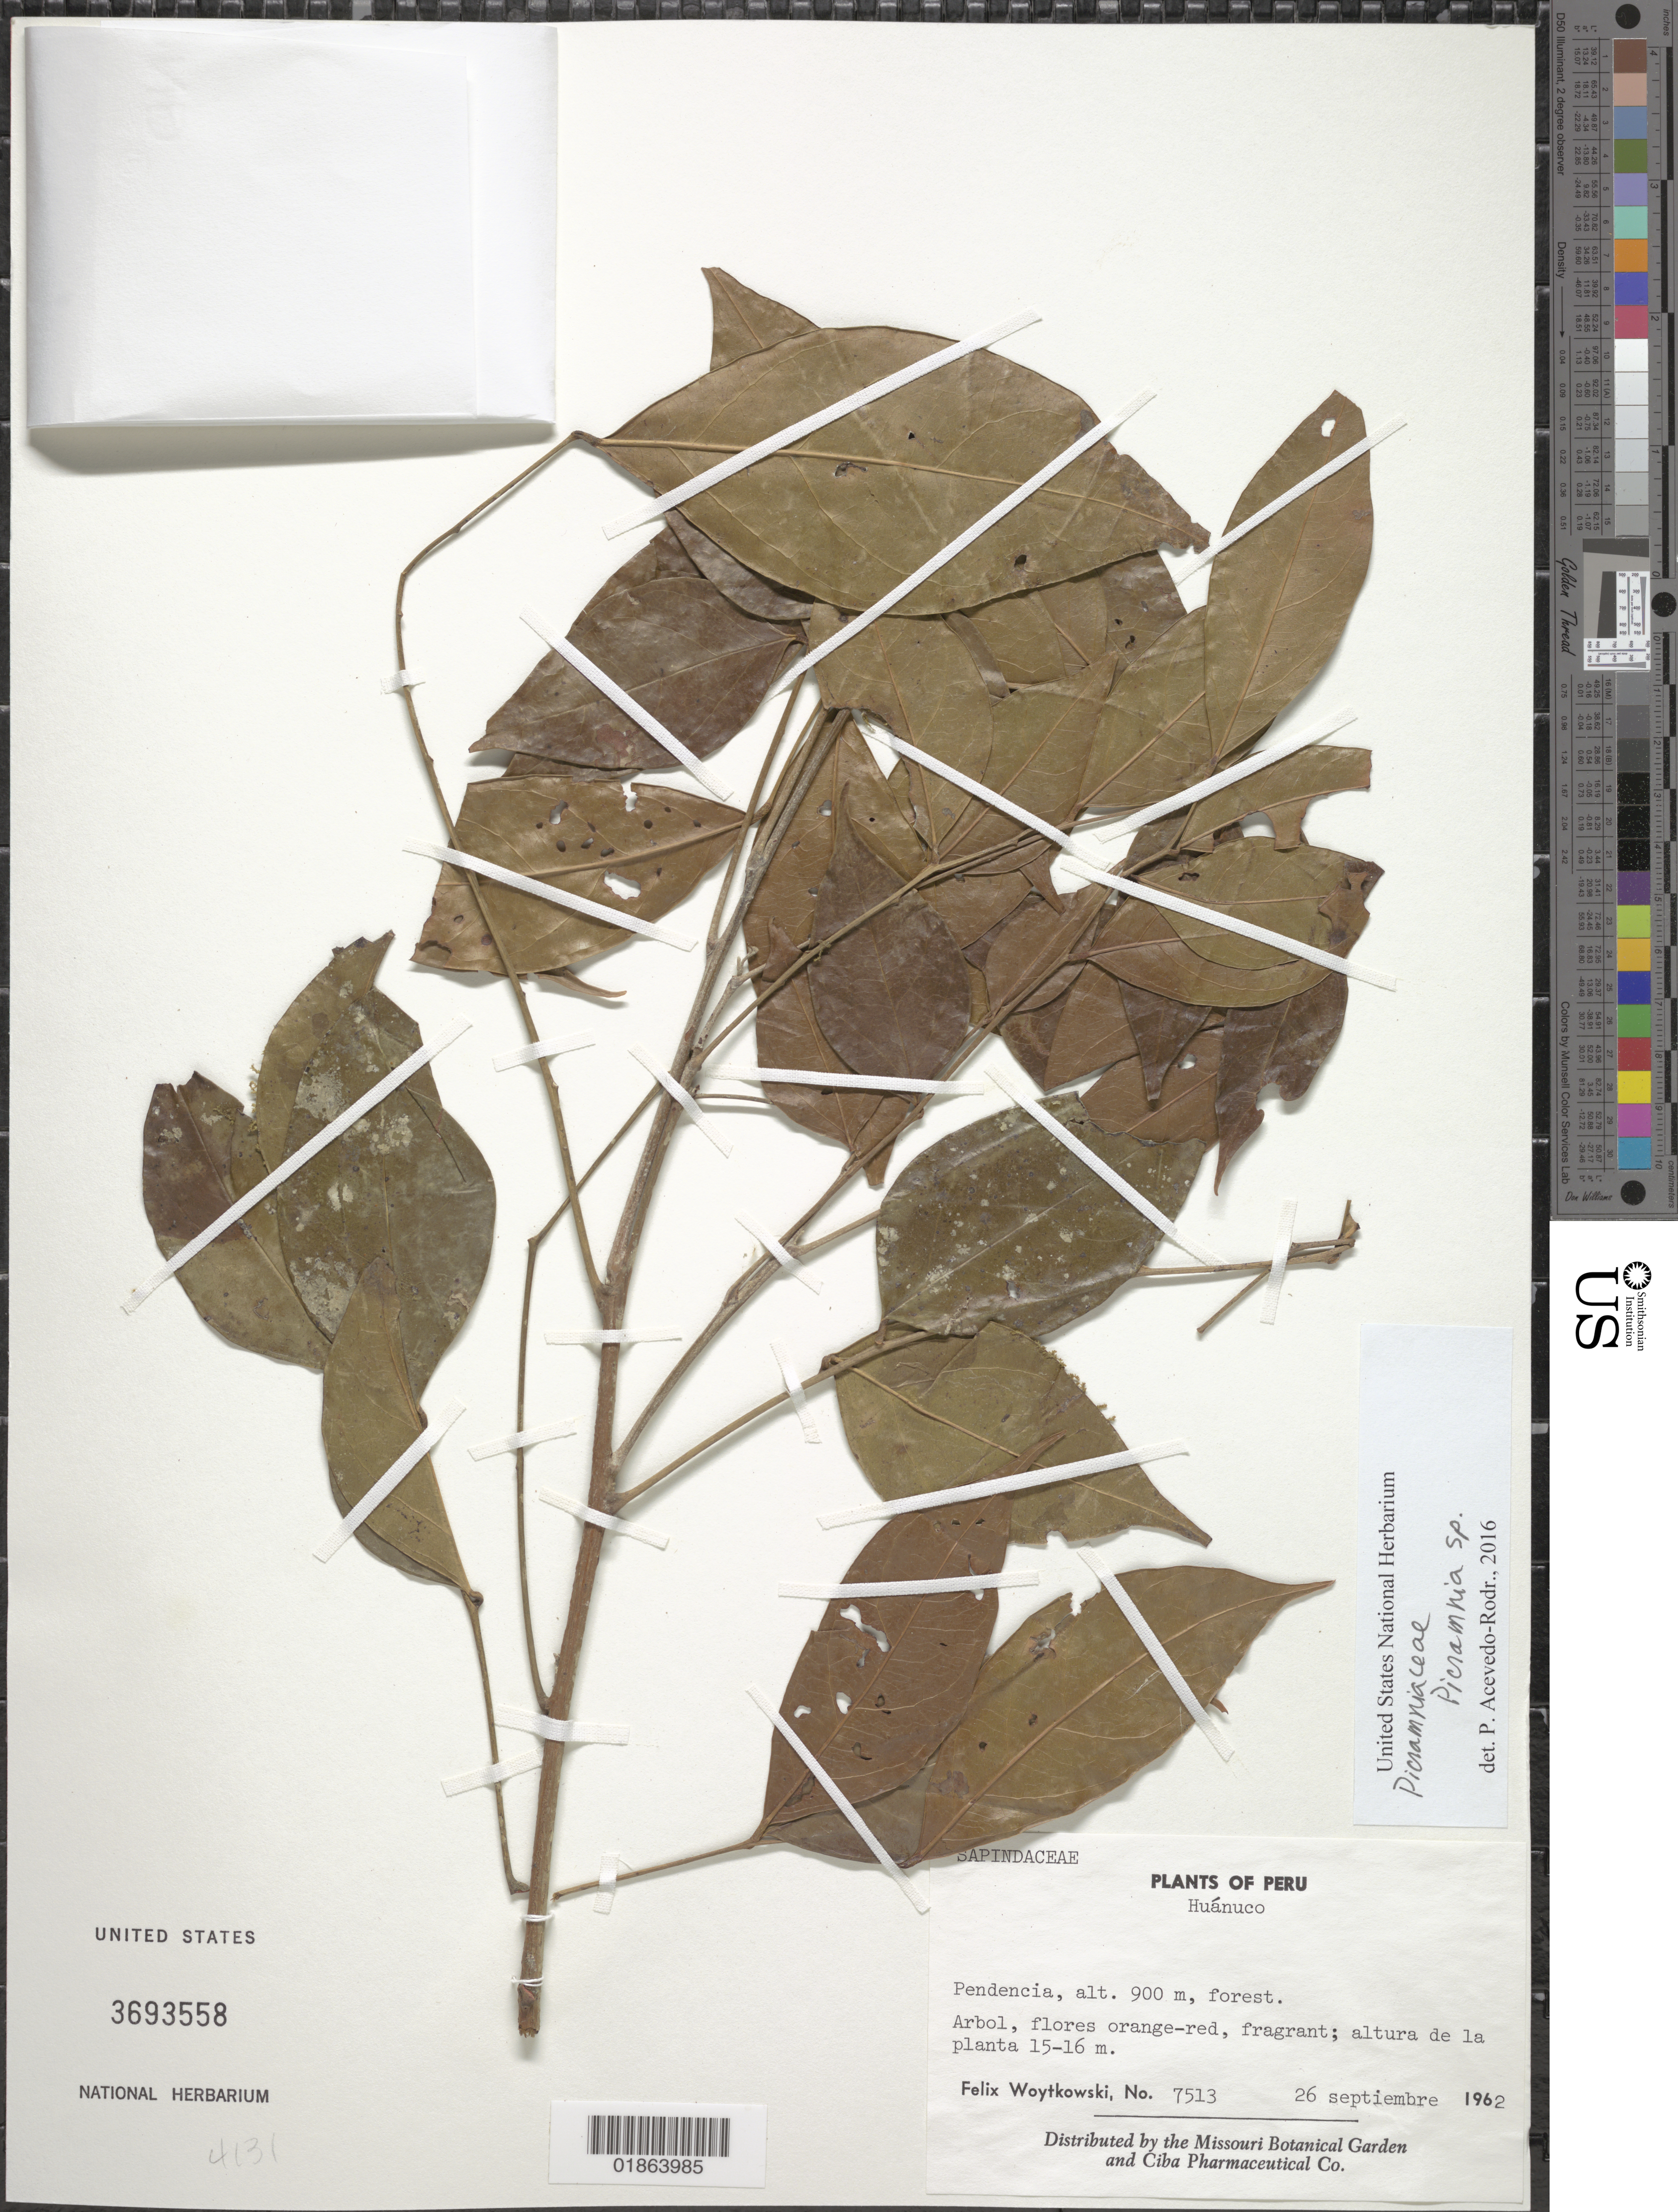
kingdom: Plantae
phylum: Tracheophyta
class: Magnoliopsida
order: Picramniales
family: Picramniaceae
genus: Picramnia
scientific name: Picramnia sp.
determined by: Acevedo-Rodríguez, P., (BOT), Smithsonian Institution - National Museum of Natural History (UNITED STATES)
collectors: F. Woytkowski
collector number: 7513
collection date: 1962-09-26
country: Peru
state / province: Huánuco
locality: Pendencia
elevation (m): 900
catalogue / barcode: US 3693558